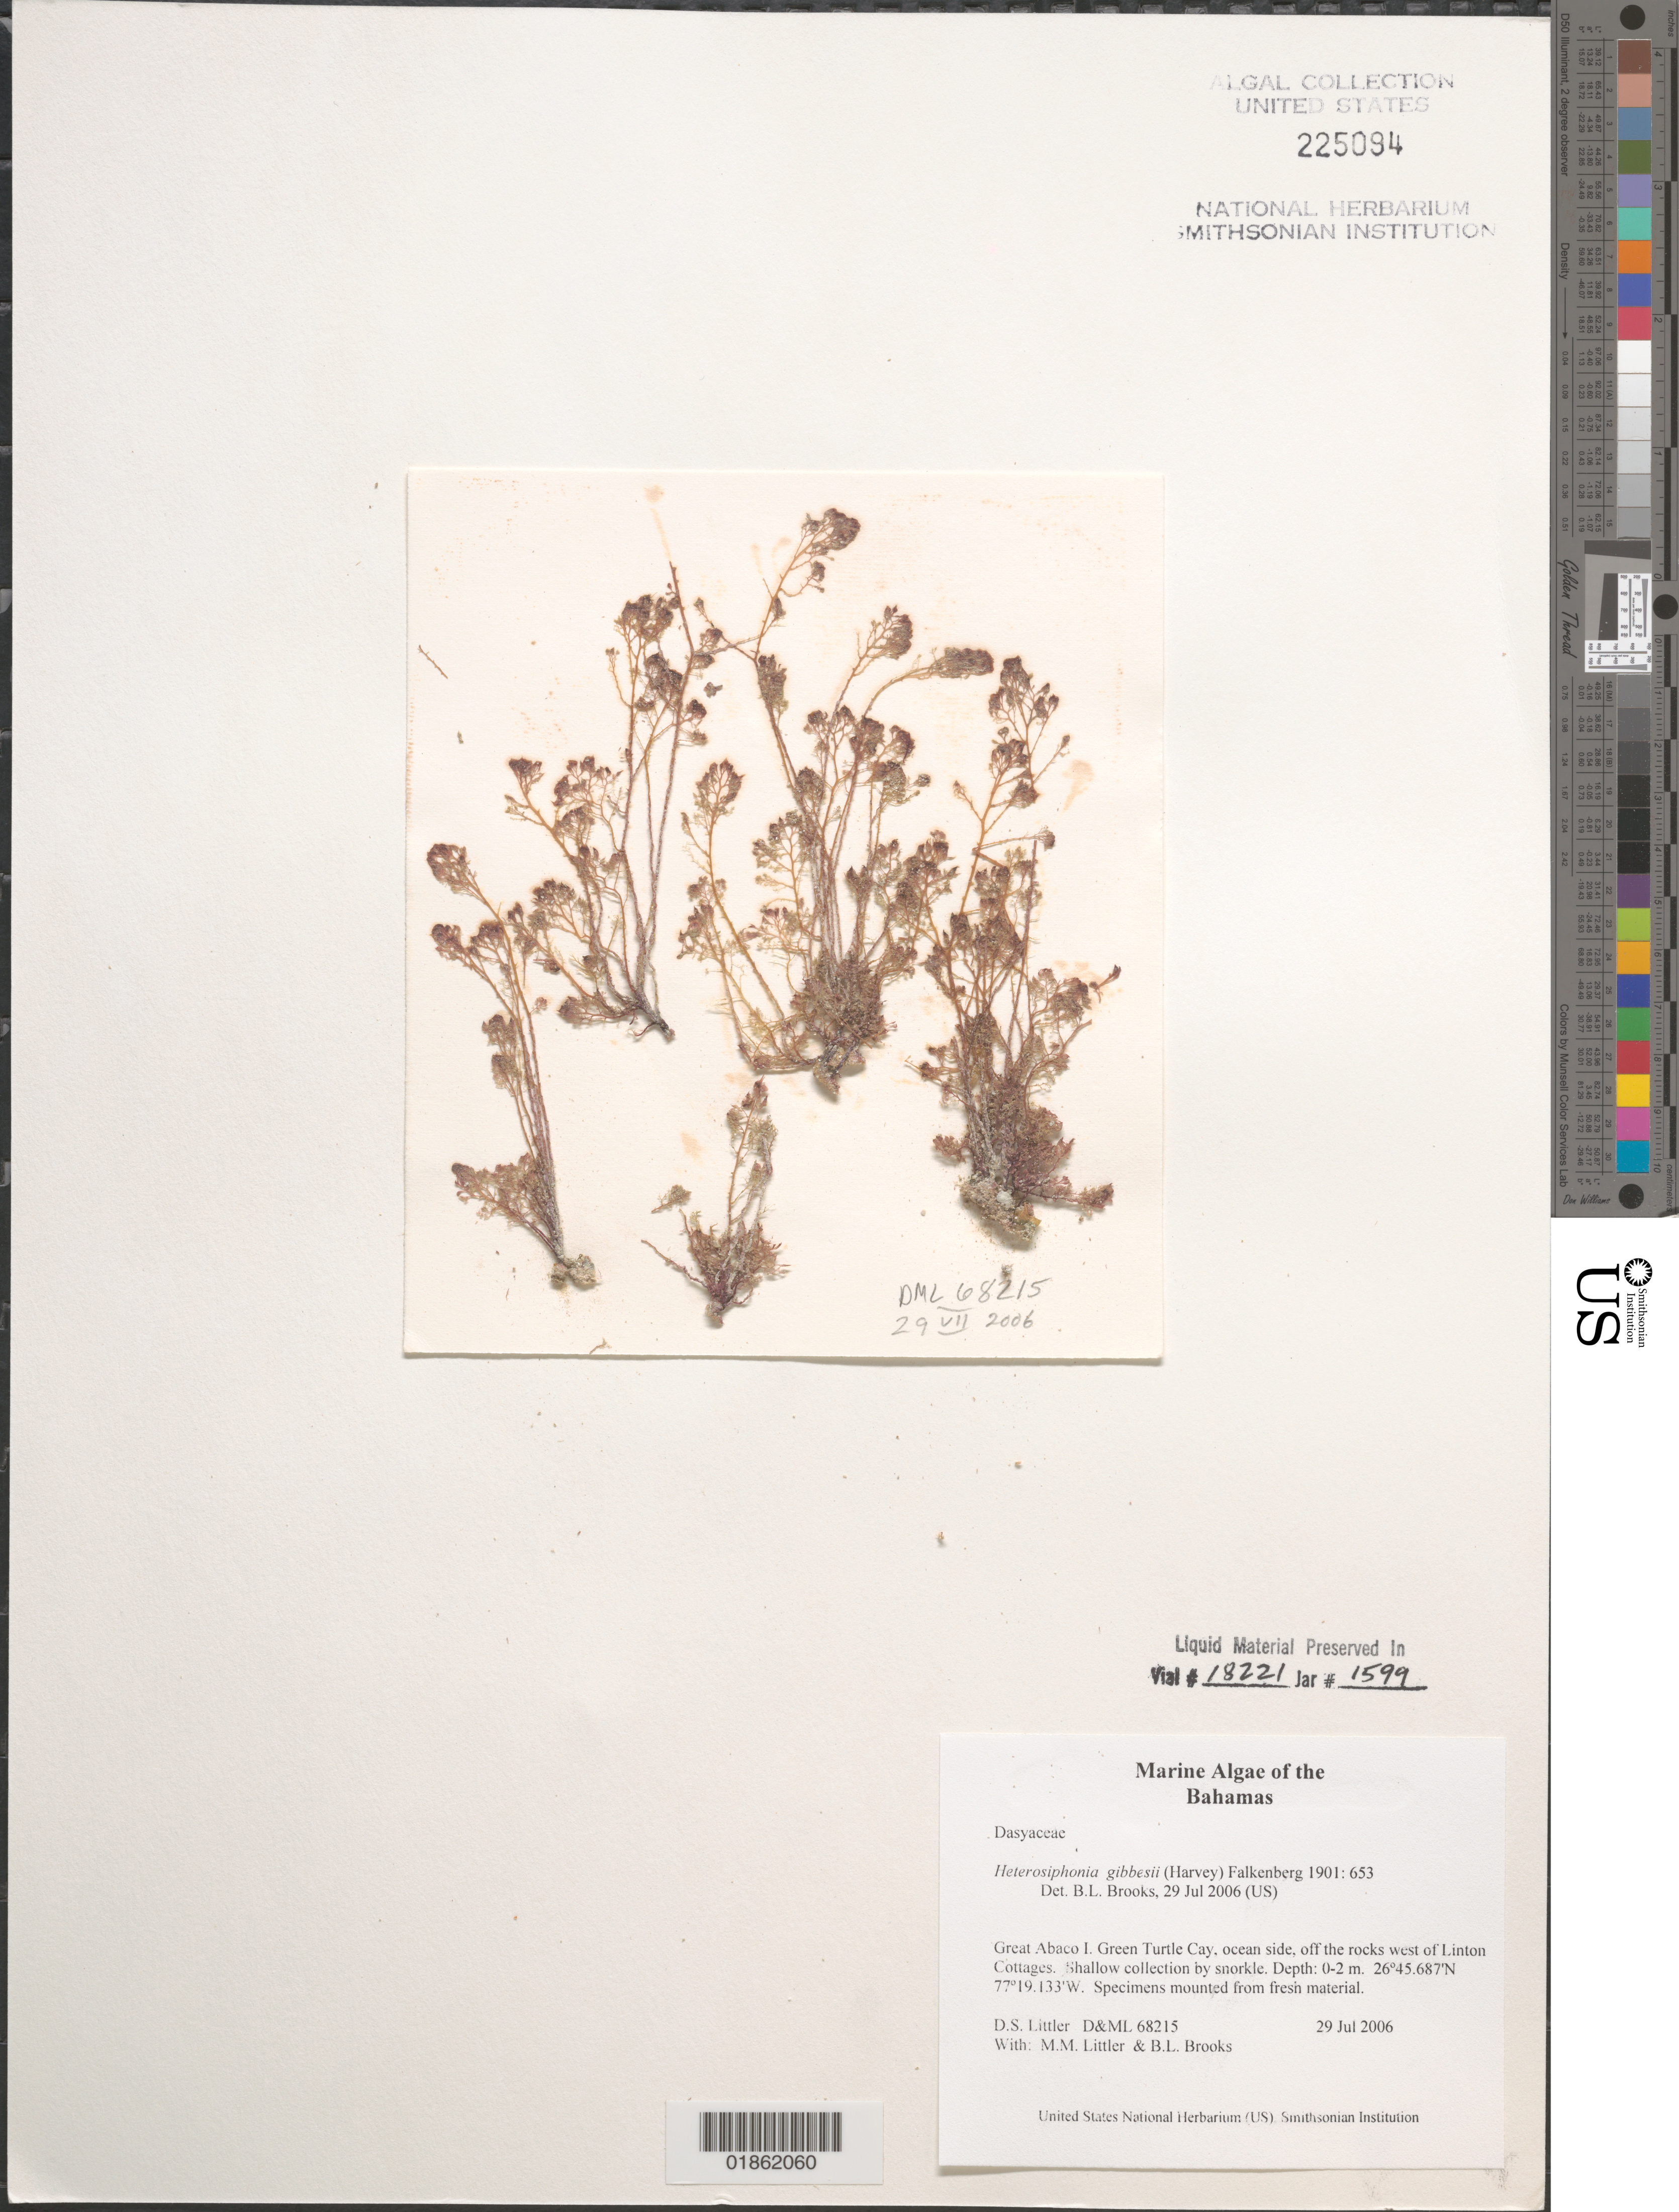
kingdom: Plantae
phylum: Rhodophyta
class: Florideophyceae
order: Ceramiales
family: Dasyaceae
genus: Heterosiphonia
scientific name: Heterosiphonia gibbesii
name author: (Harv.)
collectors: D. S. Littler, M. M. Littler & B. Lapointe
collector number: D&ML 68215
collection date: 2006-07-29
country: Bahamas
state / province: Hope Town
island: Green Turtle Cay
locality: Abacos. Green Turtle Cay. Rock W of Linton Cottages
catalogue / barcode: US 225094